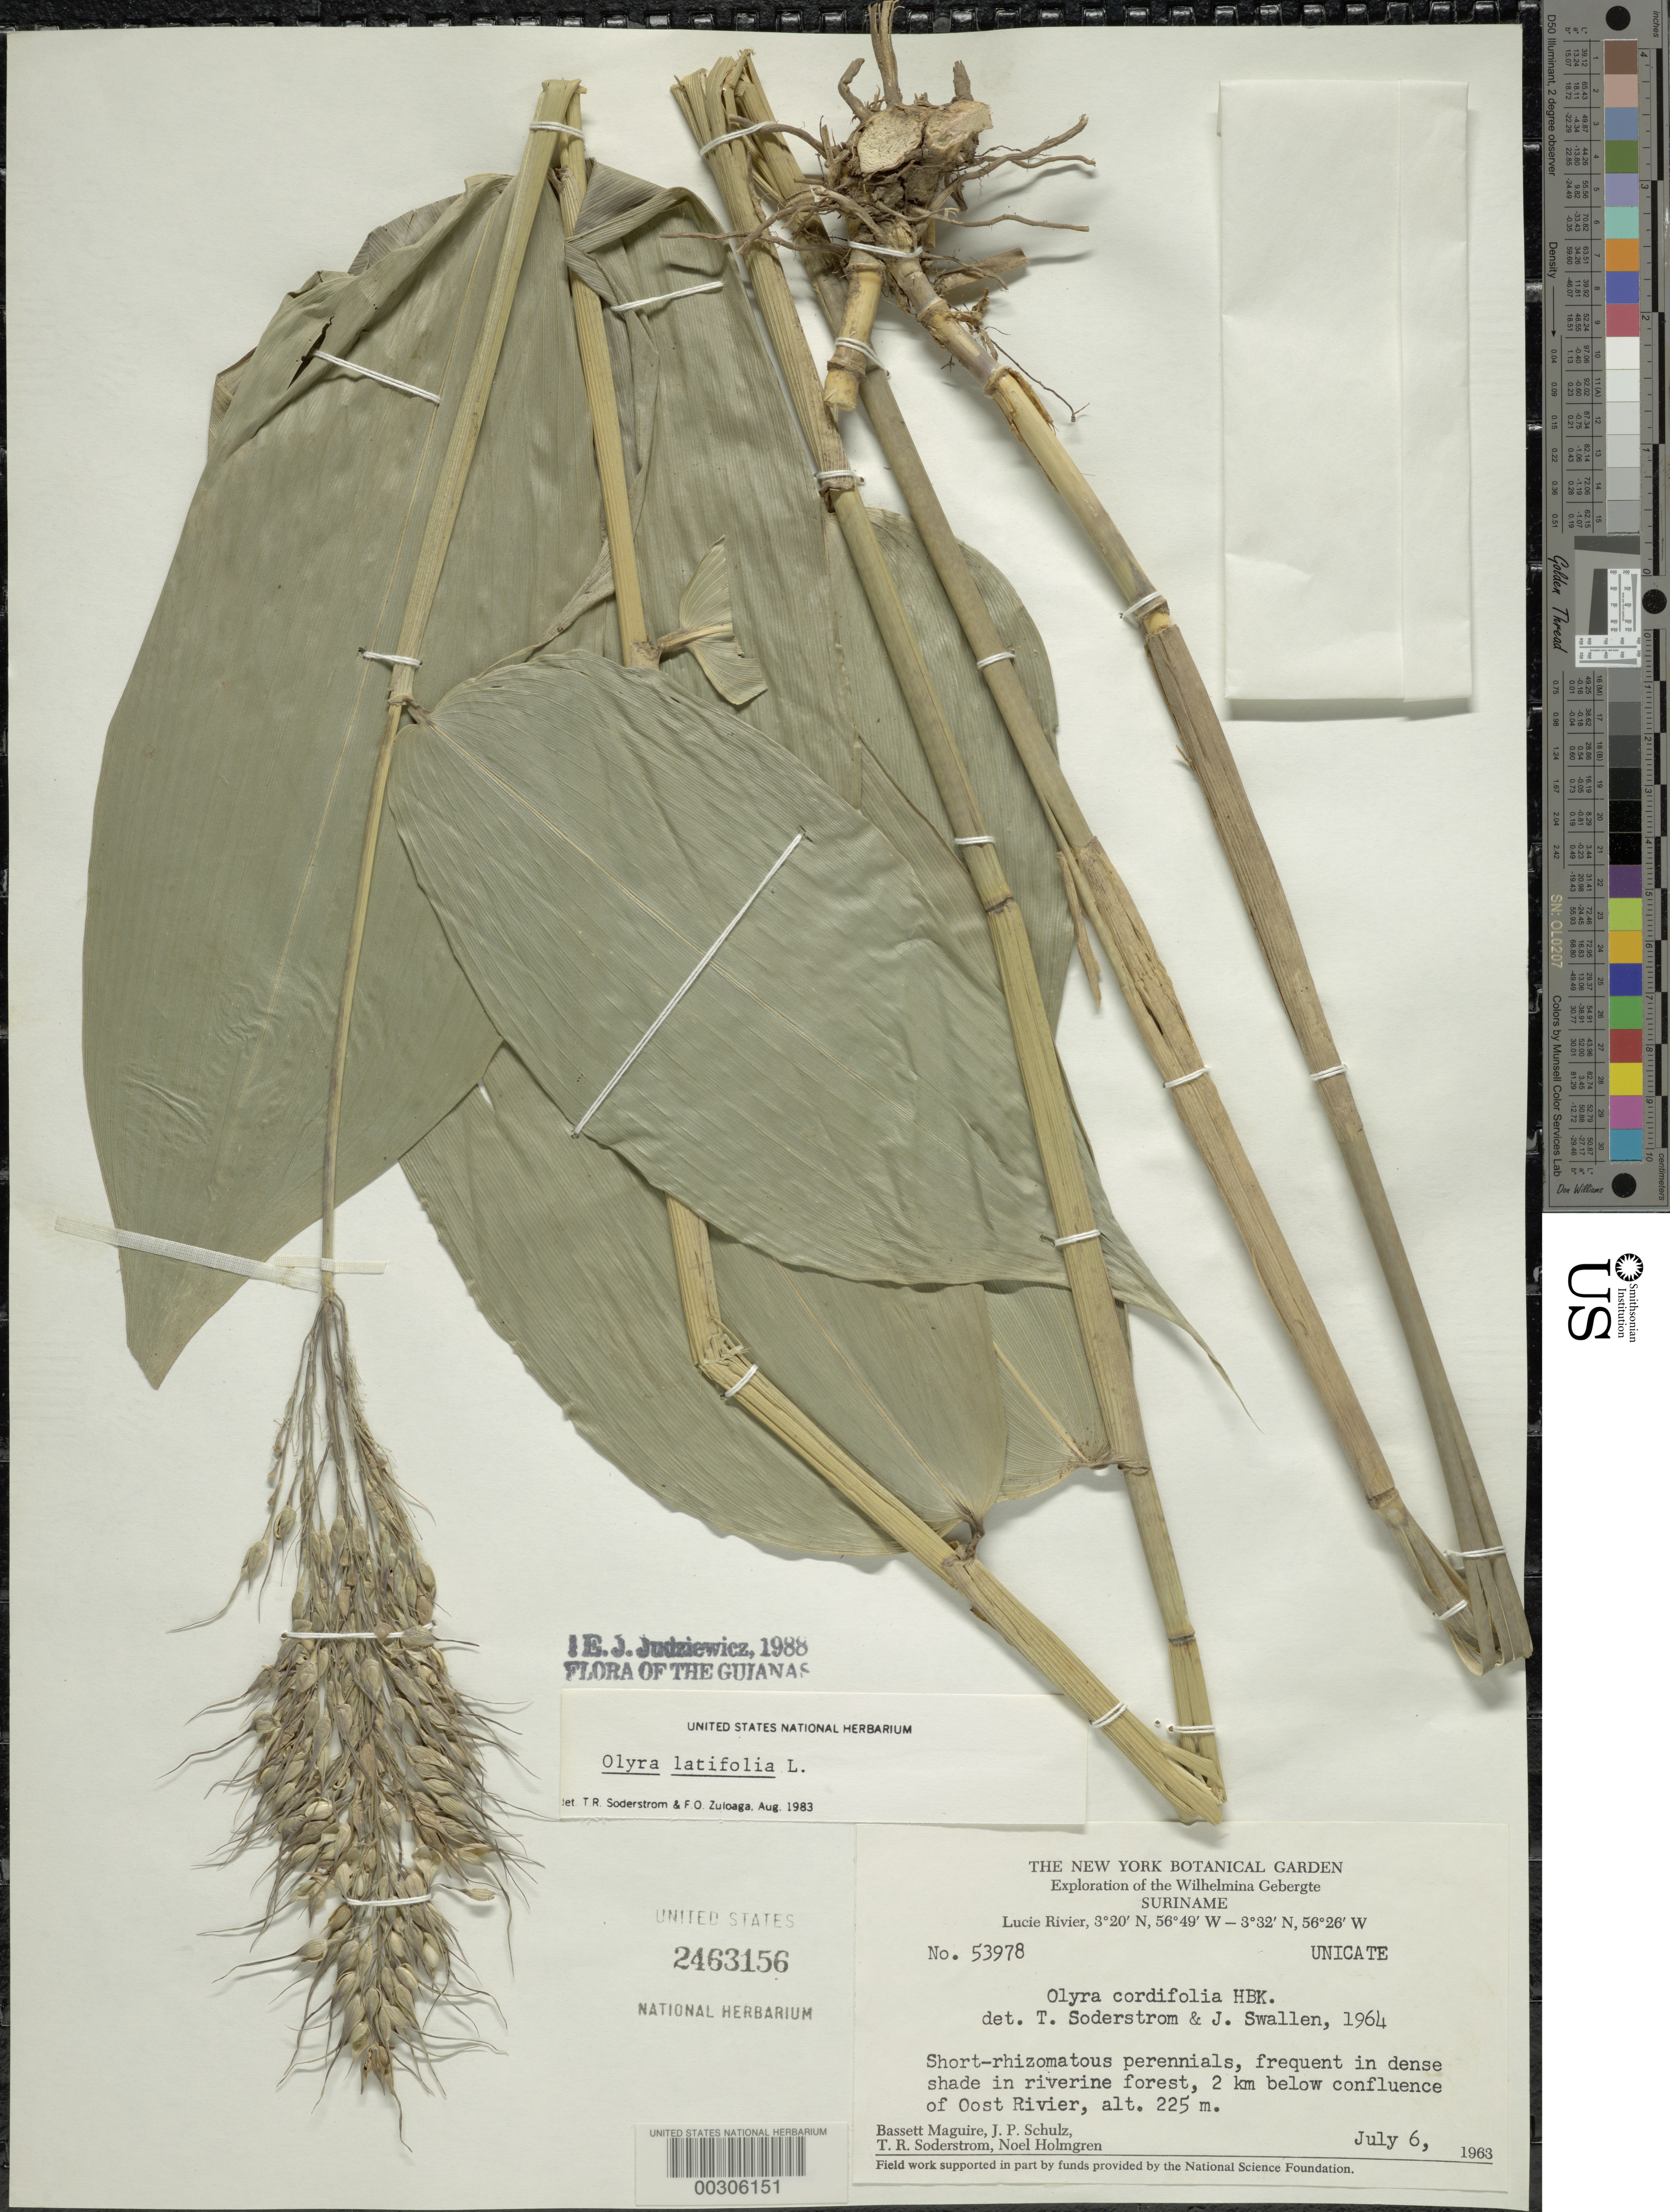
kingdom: Plantae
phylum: Tracheophyta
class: Liliopsida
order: Poales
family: Poaceae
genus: Olyra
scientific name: Olyra latifolia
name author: L.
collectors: B. Maguire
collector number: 53978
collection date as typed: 06 Jul 1963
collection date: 1963-07-06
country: Suriname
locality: Lucie river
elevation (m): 225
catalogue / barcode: US 2463156